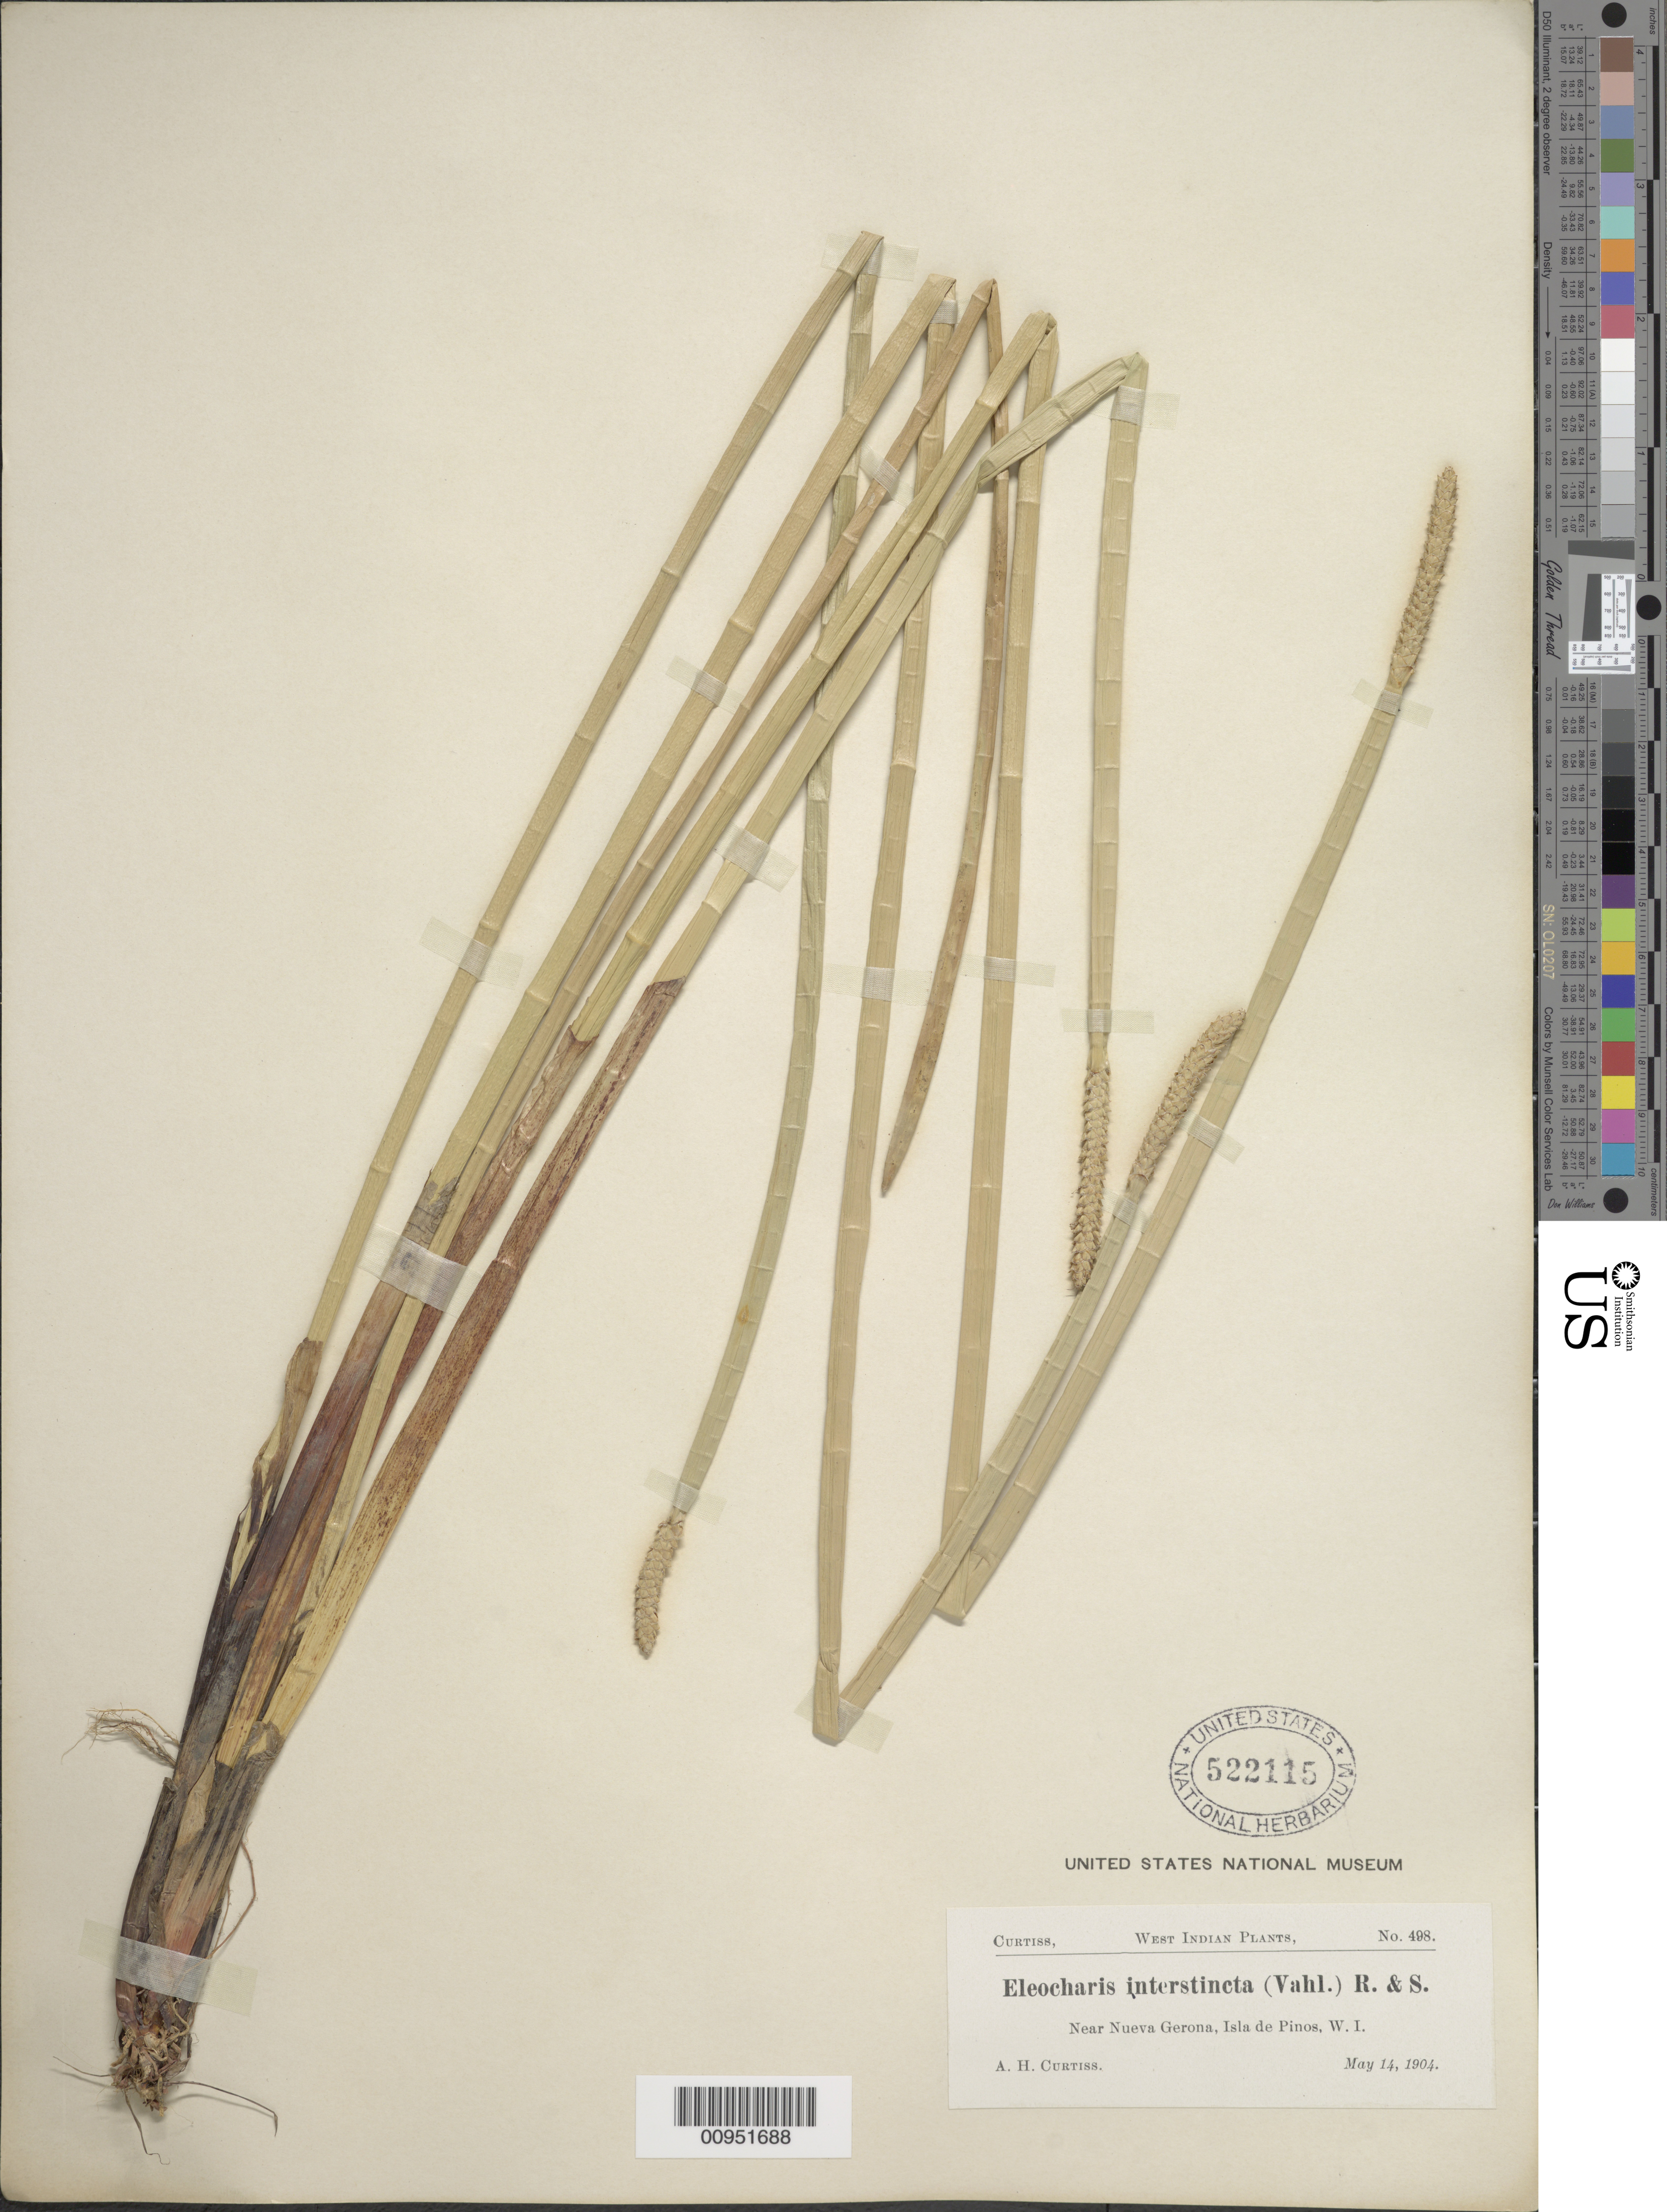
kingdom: Plantae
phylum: Tracheophyta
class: Liliopsida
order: Poales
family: Cyperaceae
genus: Eleocharis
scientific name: Eleocharis interstincta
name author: (Vahl) Roem. & Schult.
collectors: A. H. Curtiss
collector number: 498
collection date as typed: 14 May 1904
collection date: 1904-05-14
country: Cuba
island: Isla de la Juventud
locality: Isle of Pines, Near Nueva Gerona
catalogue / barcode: US 522115